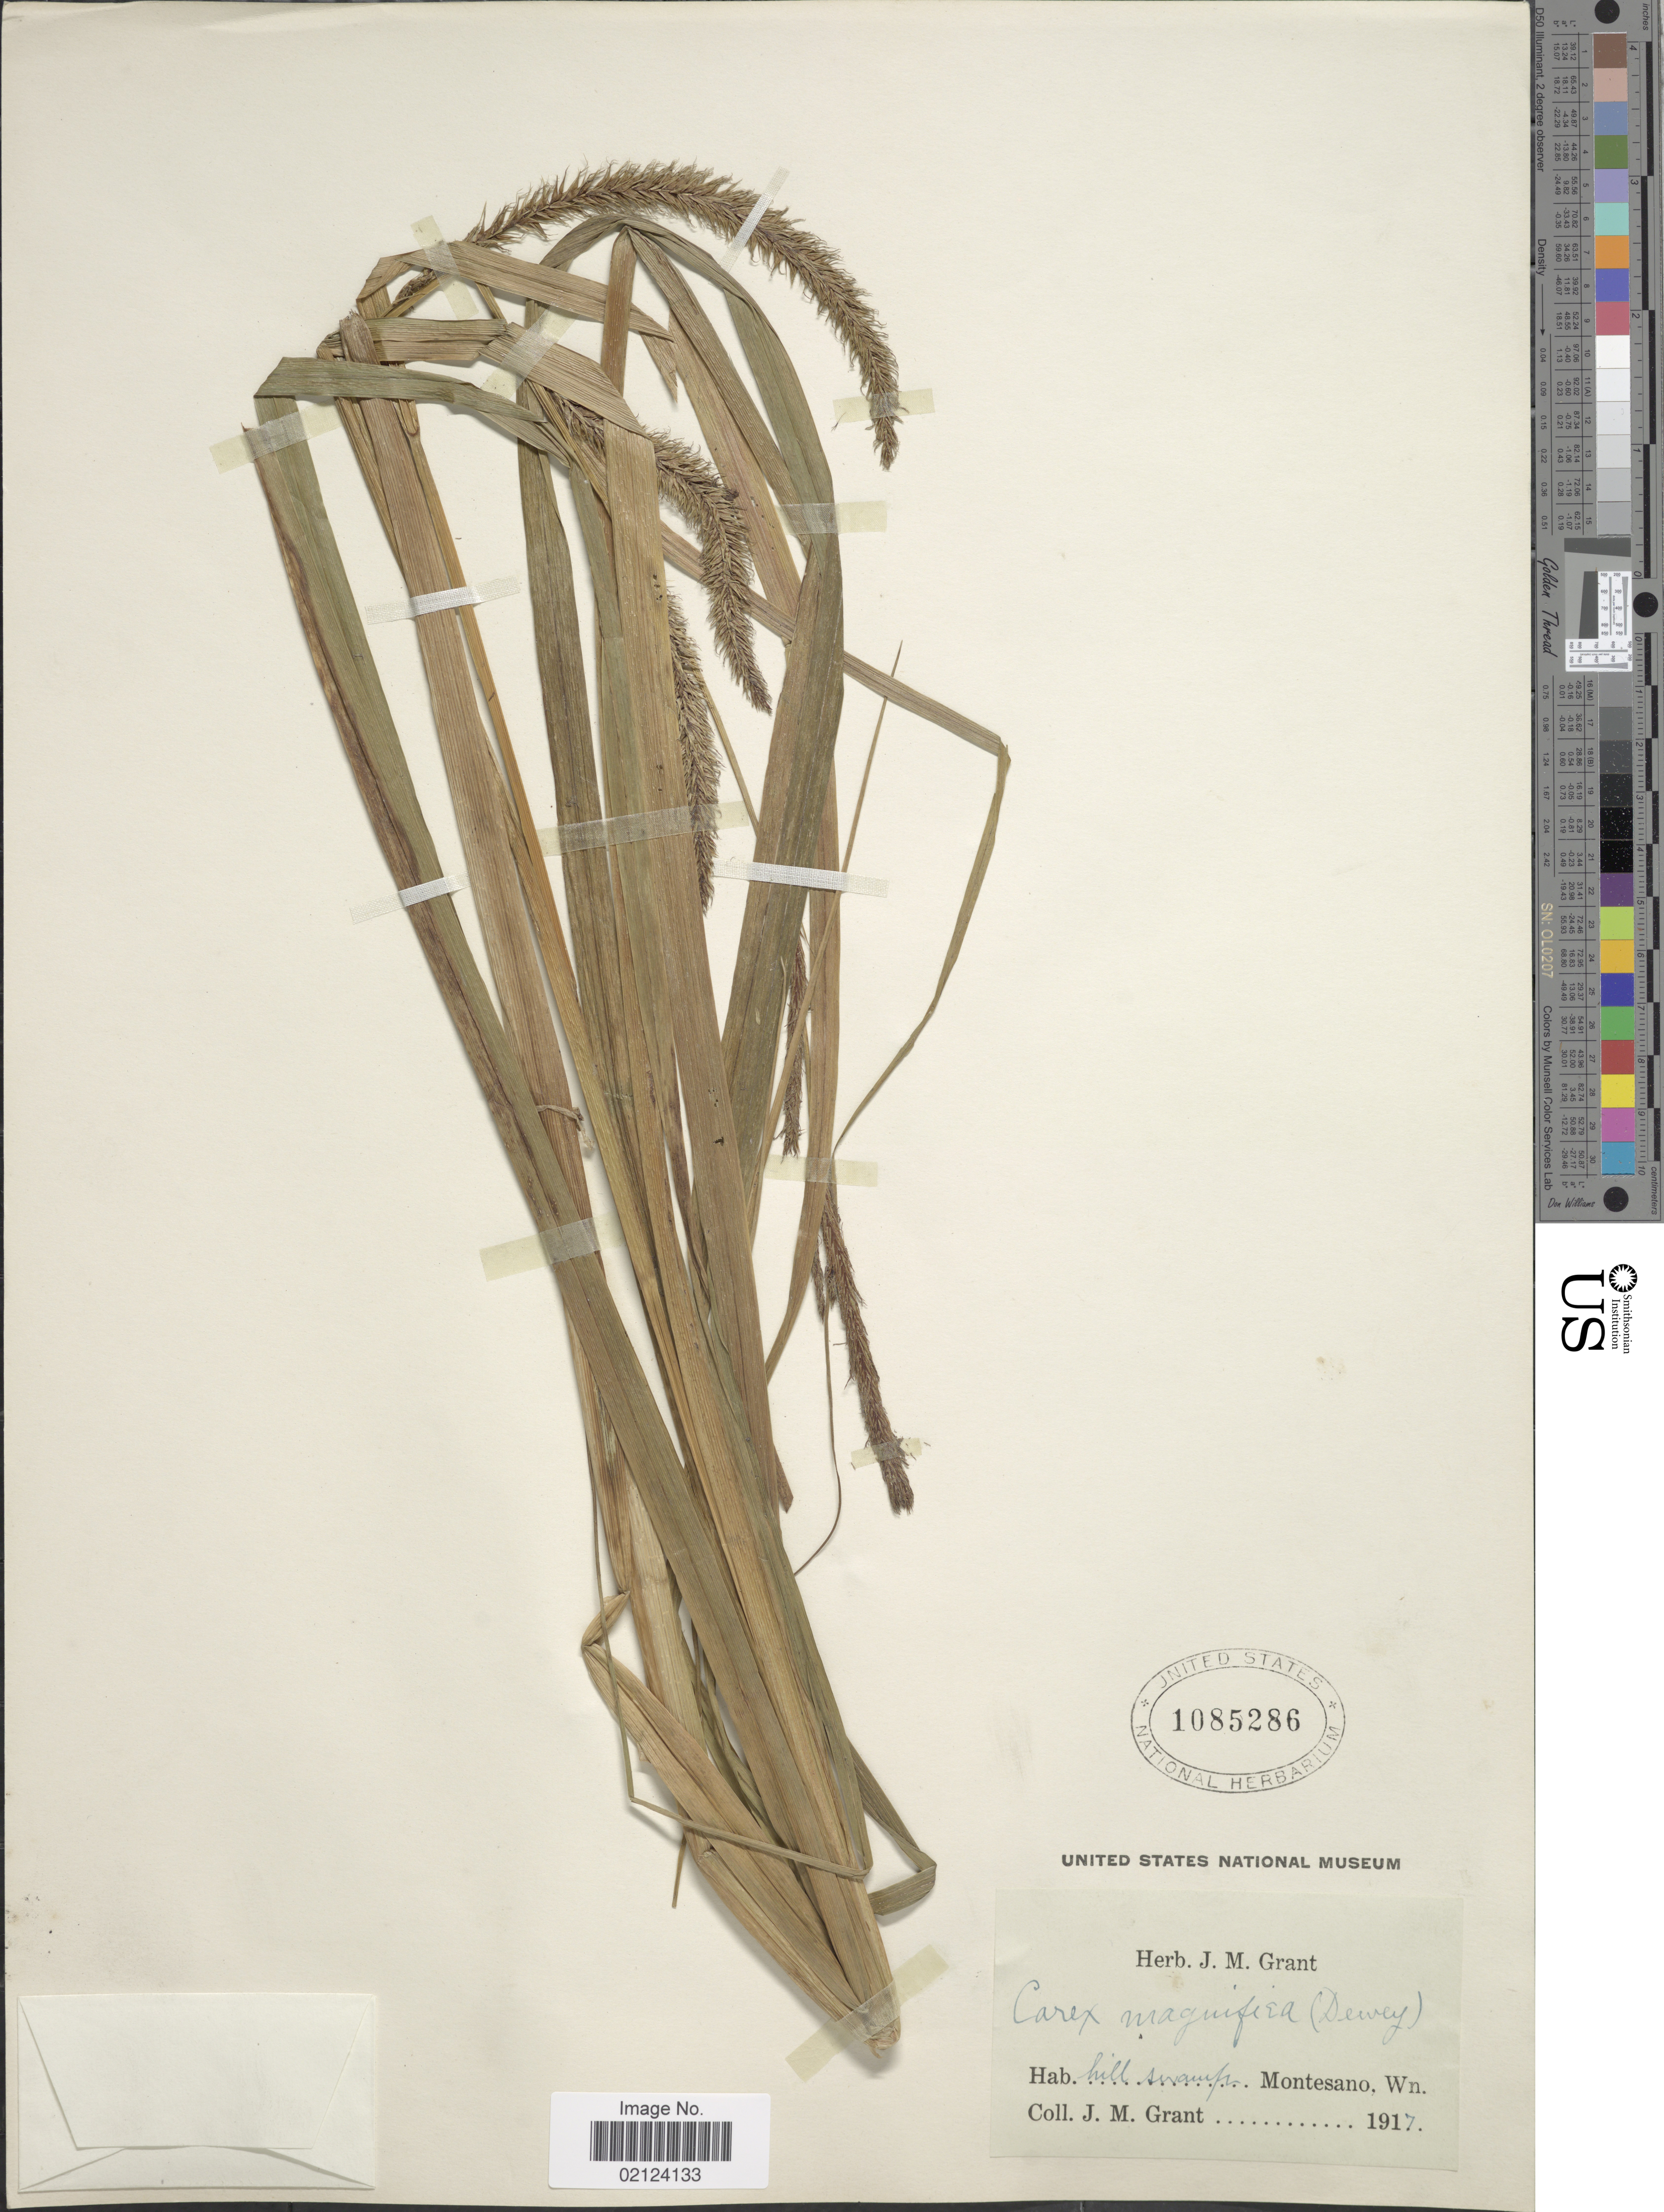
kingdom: Plantae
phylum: Tracheophyta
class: Liliopsida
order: Poales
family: Cyperaceae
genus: Carex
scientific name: Carex obnupta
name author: L.H. Bailey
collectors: J. M. Grant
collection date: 1917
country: United States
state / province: Washington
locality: Hill swamp, Montesano, Wn.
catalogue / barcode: US 1085286